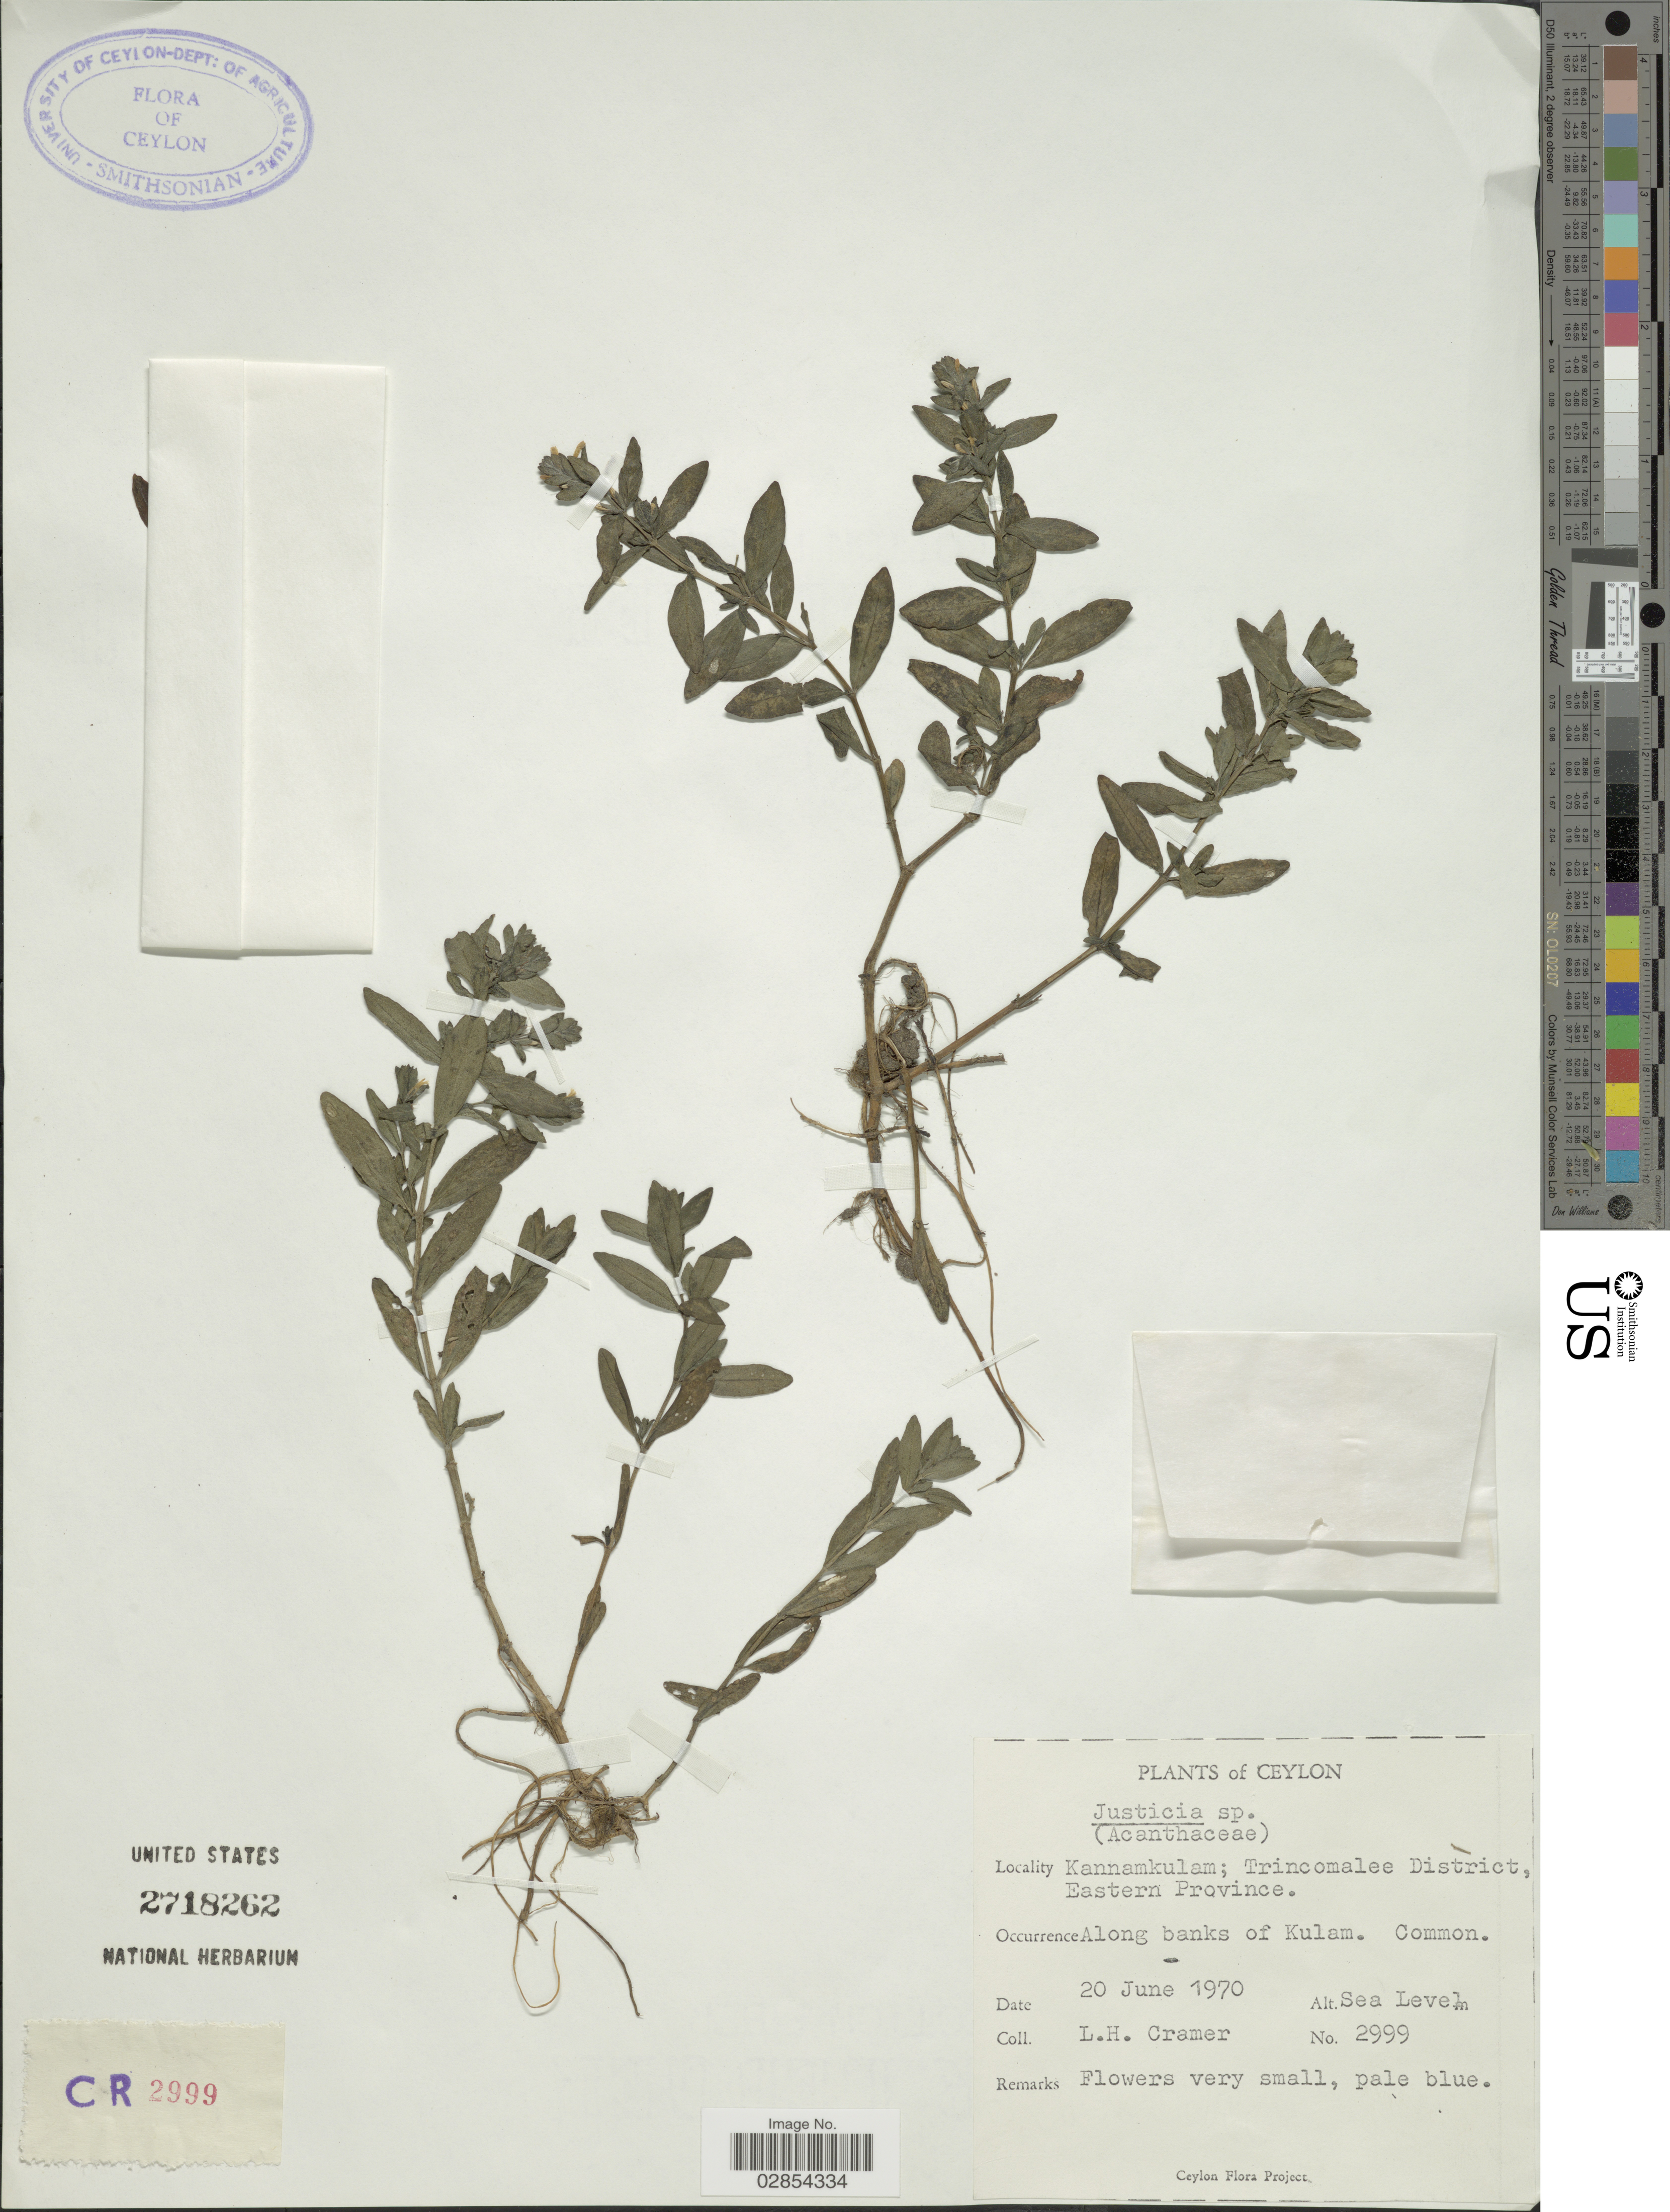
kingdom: Plantae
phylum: Tracheophyta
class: Magnoliopsida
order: Lamiales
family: Acanthaceae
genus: Hygrophila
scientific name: Hygrophila sp.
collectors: L. H. Cramer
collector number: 2999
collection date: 1970-06-20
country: Sri Lanka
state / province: Eastern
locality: Ceylon. Kannamkulam; Trincomalee District. Along banks of Kulam.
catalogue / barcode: US 2718262